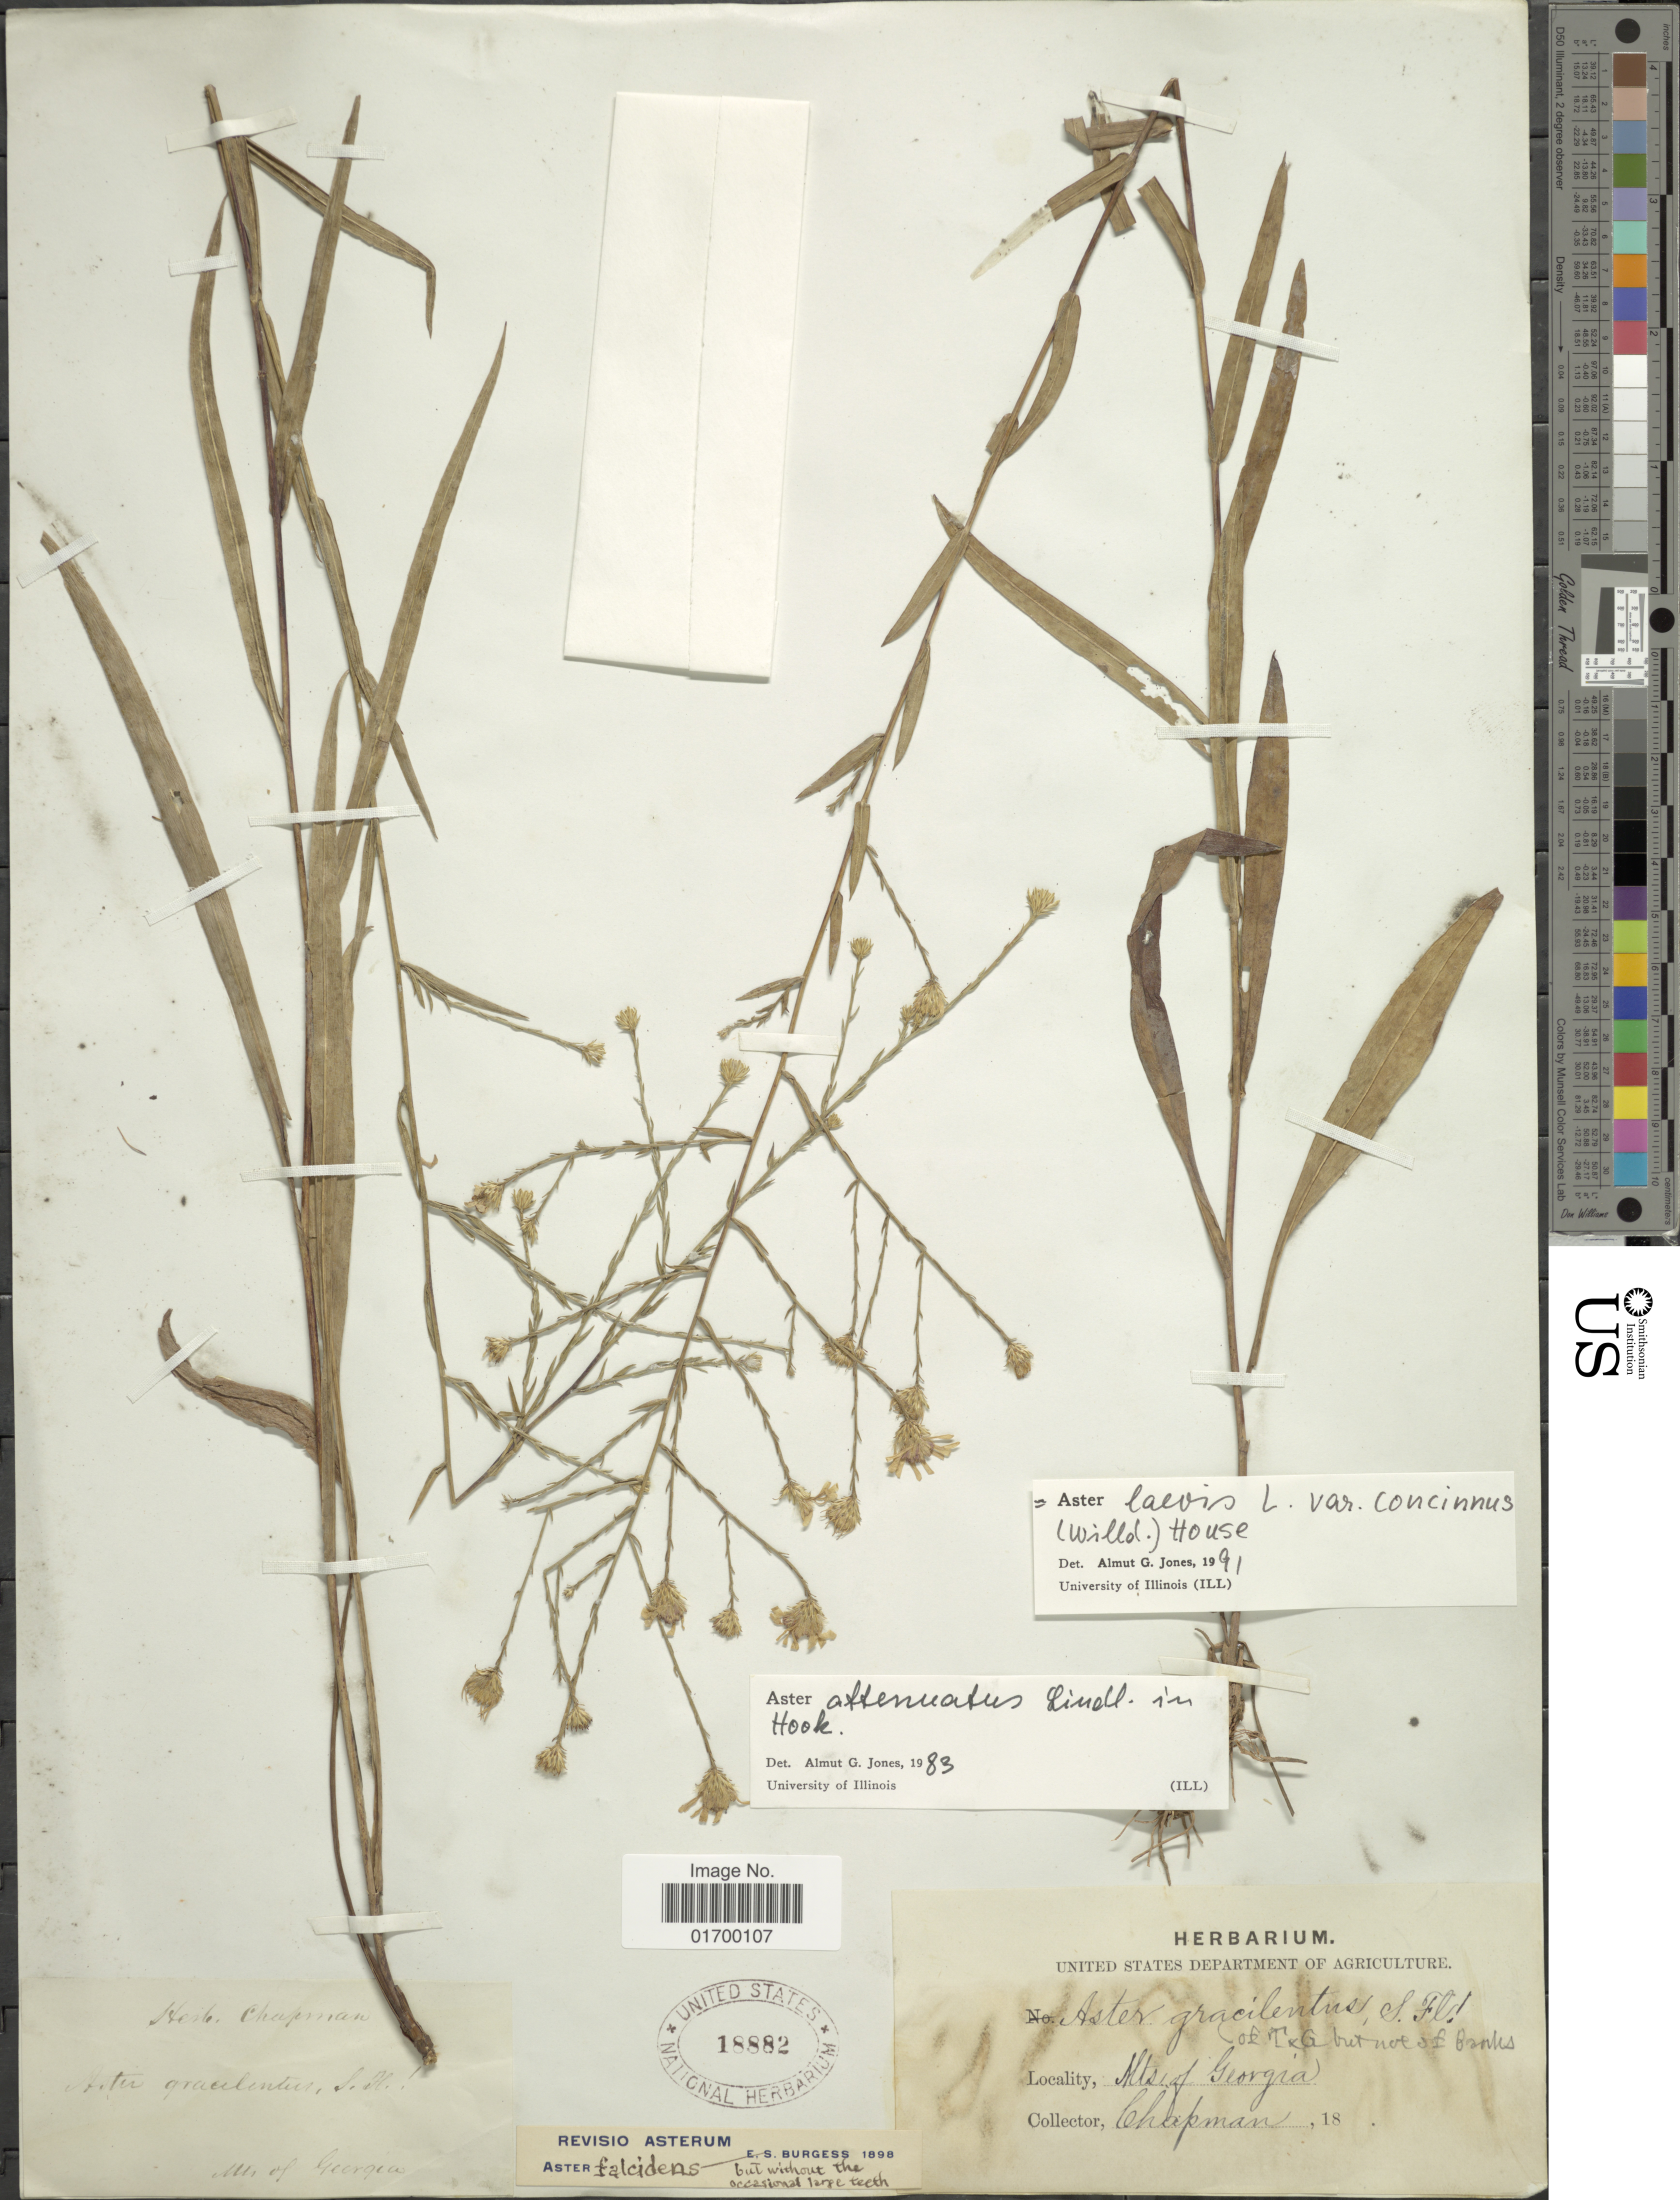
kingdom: Plantae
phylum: Tracheophyta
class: Magnoliopsida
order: Asterales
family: Asteraceae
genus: Symphyotrichum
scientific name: Symphyotrichum laeve var. concinnum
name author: (Willd.) G.L. Nesom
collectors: A. Chapman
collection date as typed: Transcribed d/m/y: //18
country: United States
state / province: Georgia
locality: Mts. of Georgia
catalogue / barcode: US 18882